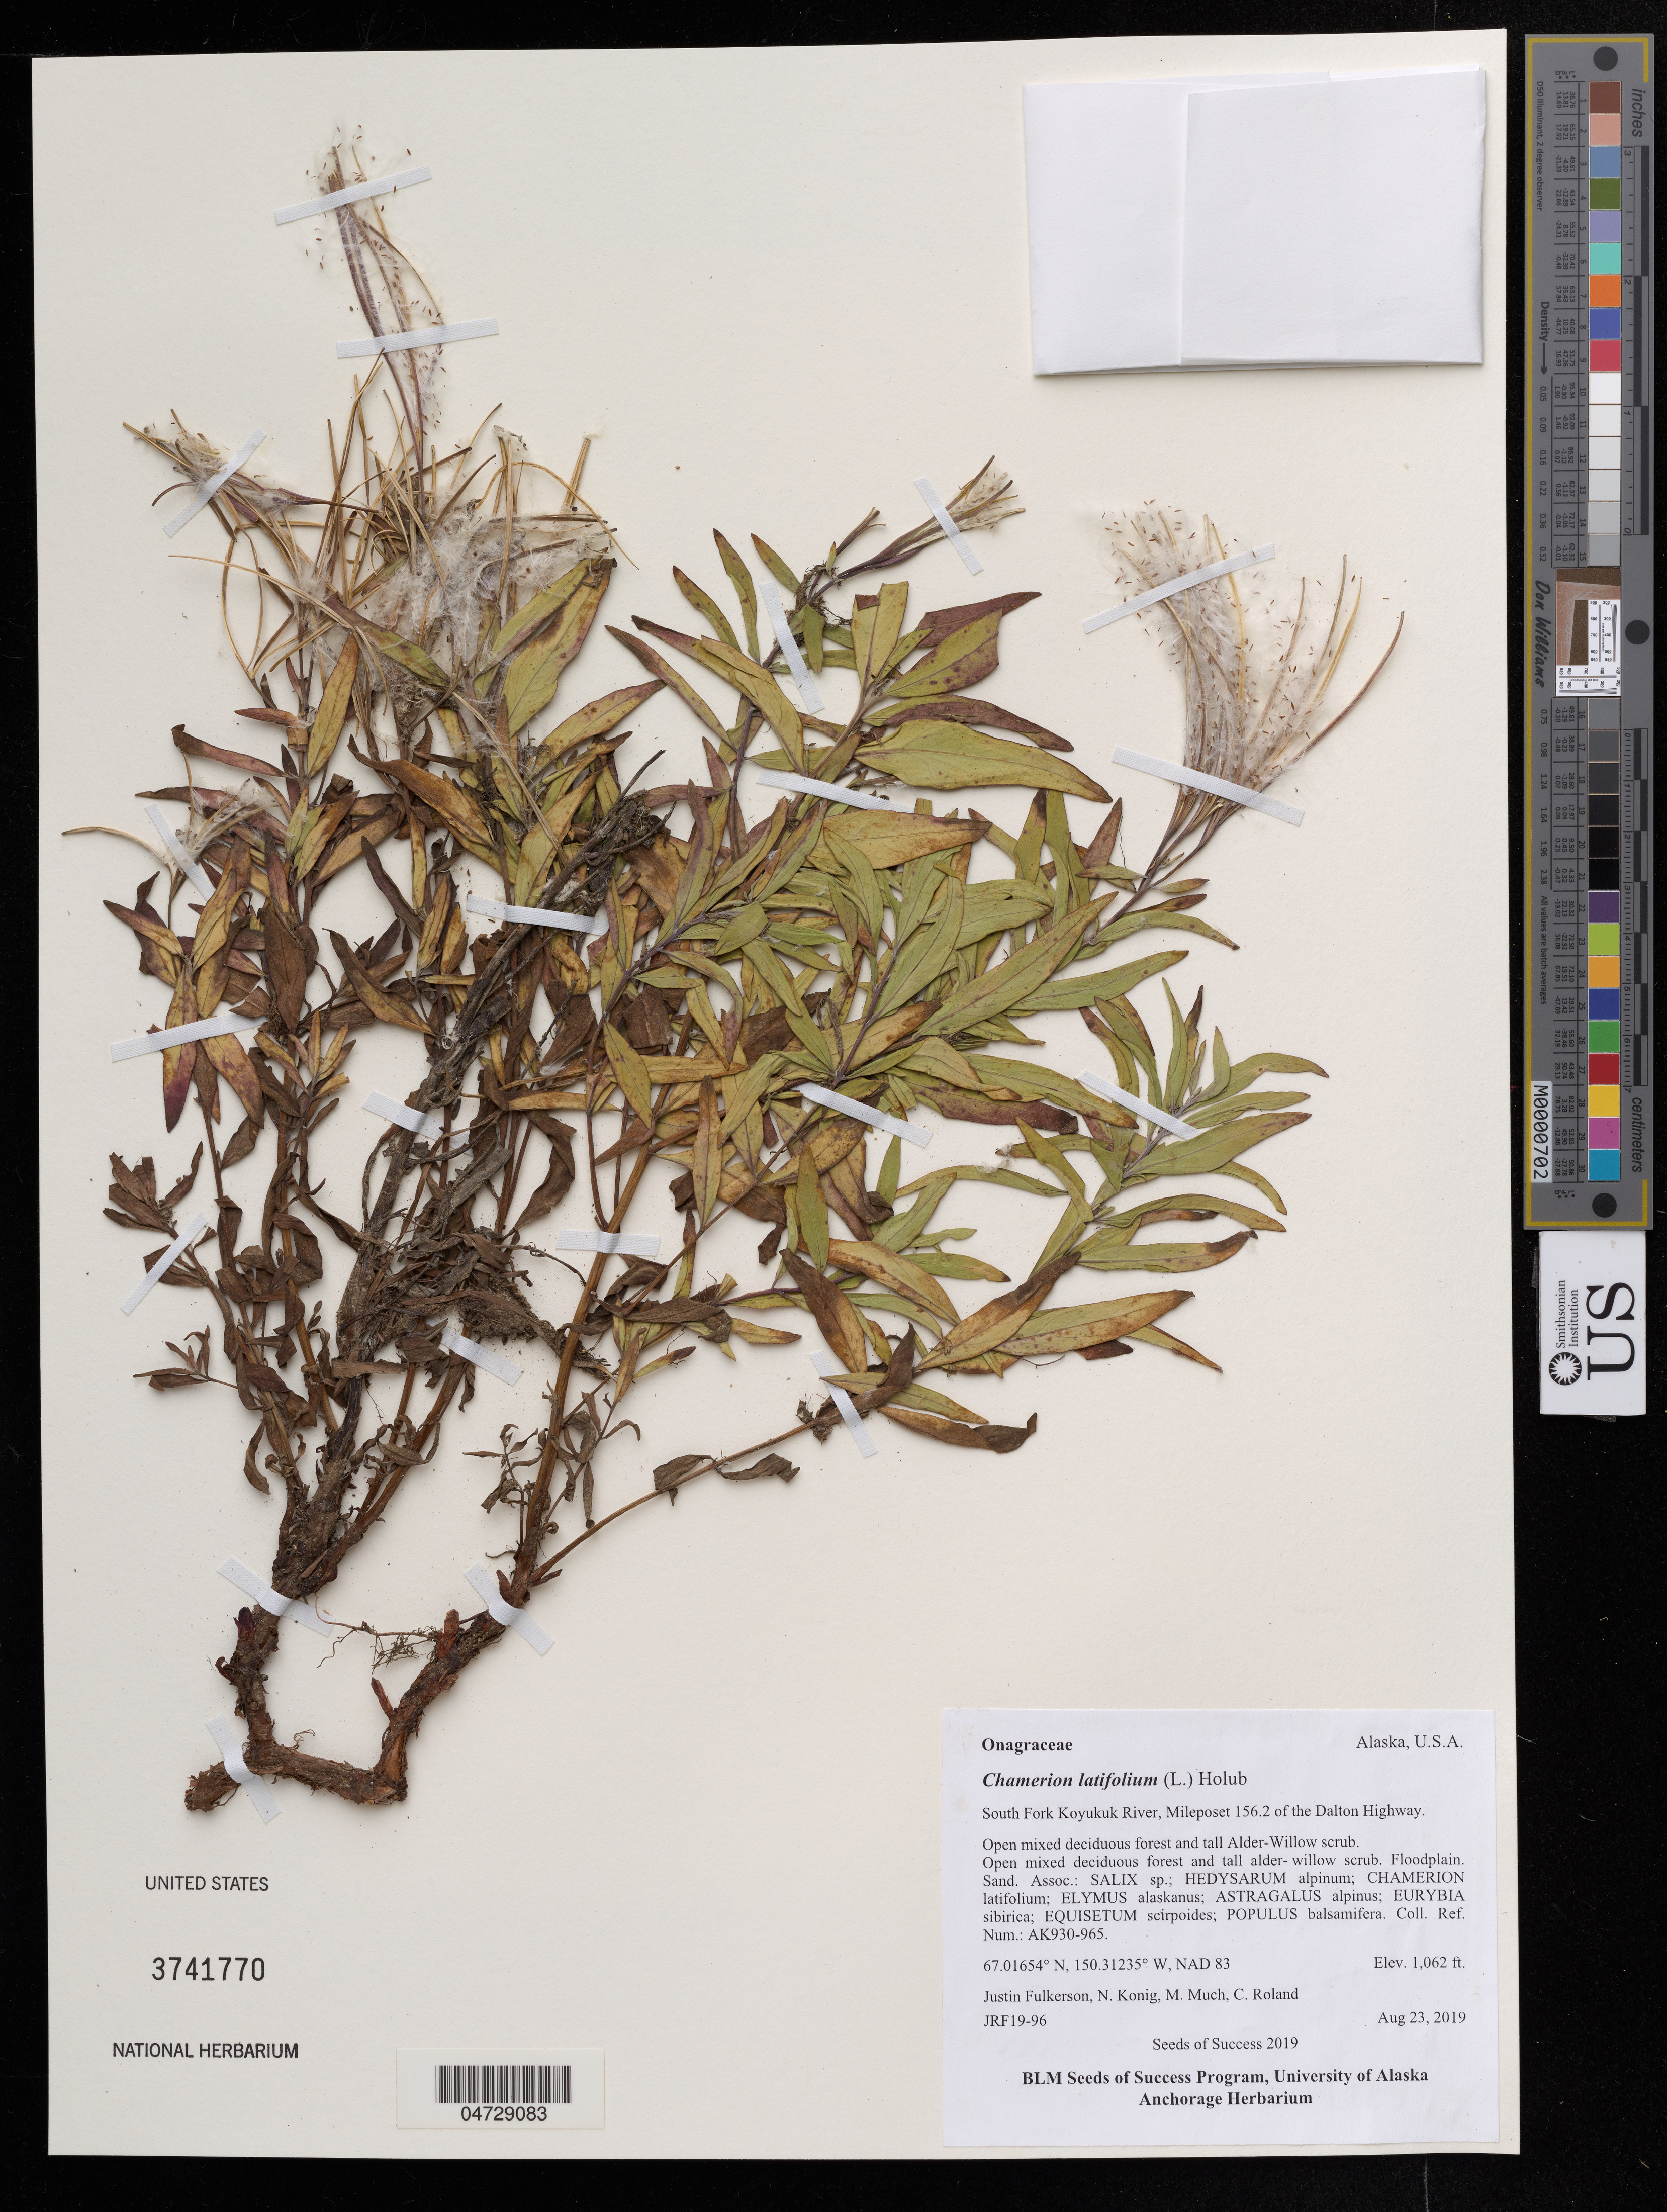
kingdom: Plantae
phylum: Tracheophyta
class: Magnoliopsida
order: Myrtales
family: Onagraceae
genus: Chamerion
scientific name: Chamerion latifolium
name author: (L.) Holub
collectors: J. Fulkerson, N. Konig & C. Roland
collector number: JRF19-96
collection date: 2019-08-23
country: United States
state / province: Alaska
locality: South Fork Koyukuk River, Mileposet 156.2 of the Dalton Highway.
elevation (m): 324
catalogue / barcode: US 3741770